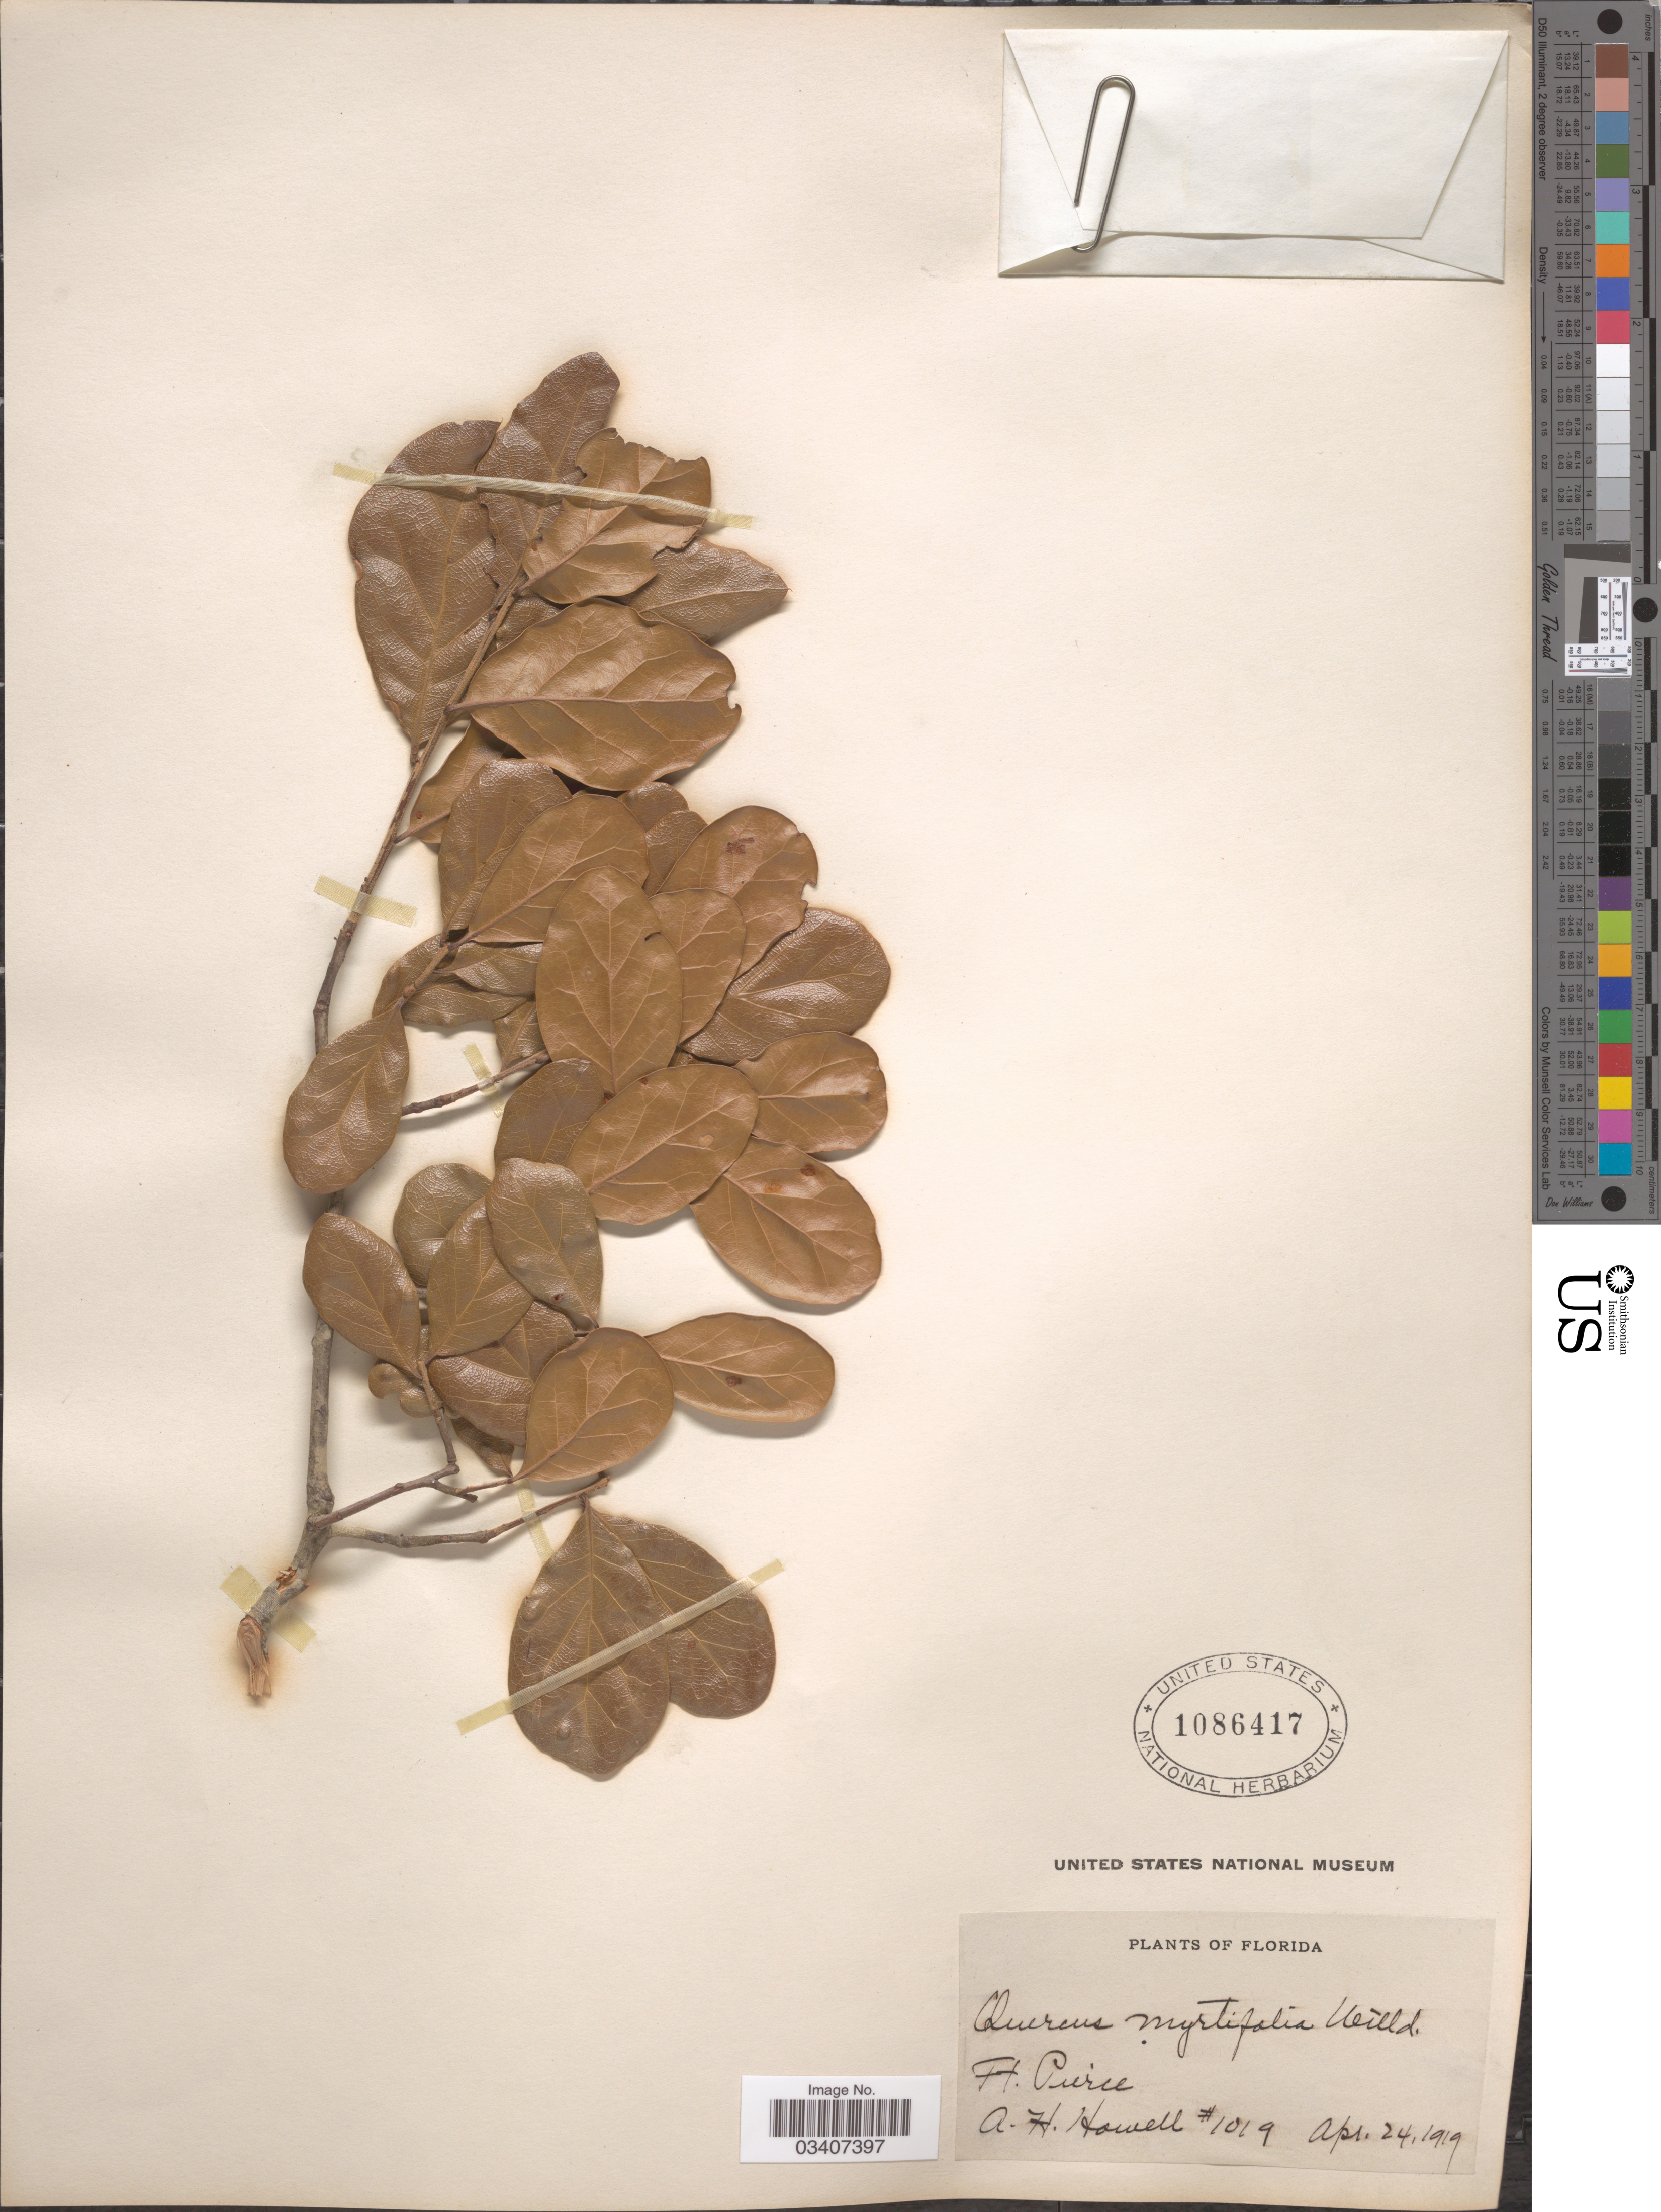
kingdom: Plantae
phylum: Tracheophyta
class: Magnoliopsida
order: Fagales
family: Fagaceae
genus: Quercus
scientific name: Quercus myrtifolia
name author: Willd.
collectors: A. Howell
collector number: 1019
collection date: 1919-04-24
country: United States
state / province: Florida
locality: Ft. Pierce.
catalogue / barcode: US 1086417